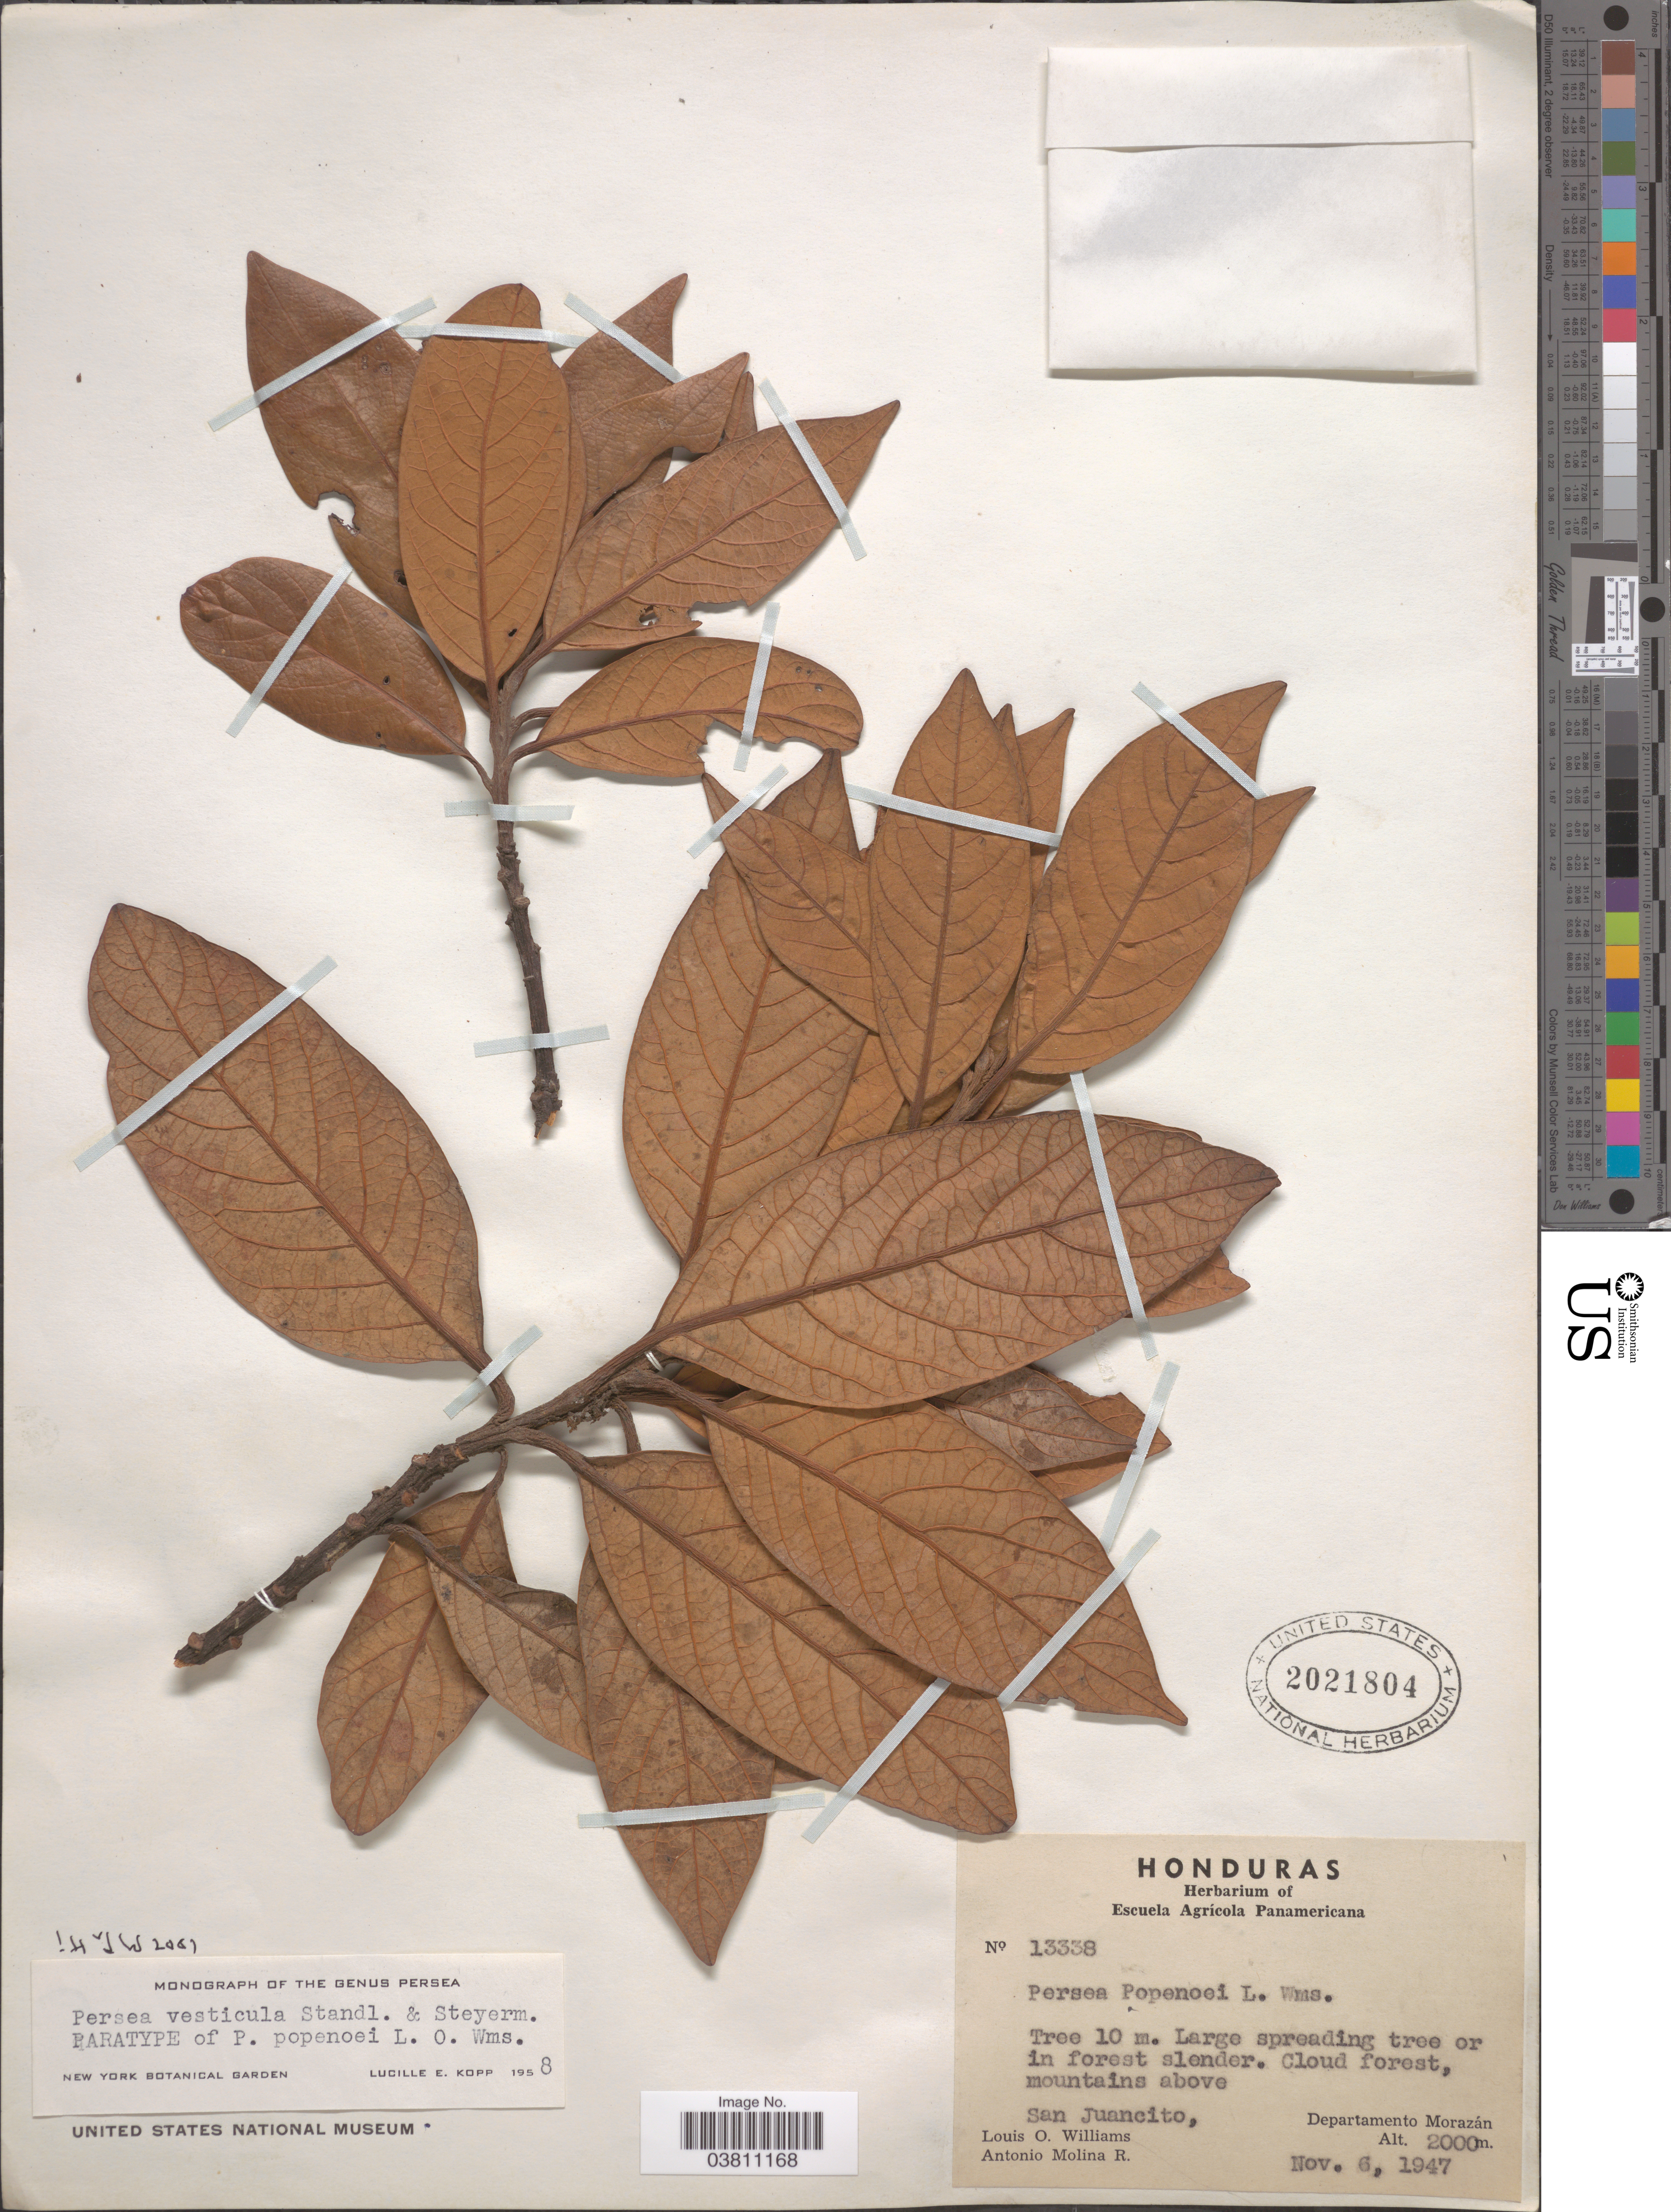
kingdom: Plantae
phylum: Tracheophyta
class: Magnoliopsida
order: Laurales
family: Lauraceae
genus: Persea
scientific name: Persea vesticula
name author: Standl. & Steyerm.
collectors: L. O. Williams & A. Molina R.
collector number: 13338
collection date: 1947-11-06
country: Honduras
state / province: Fco. Morazán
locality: Mountains above San Juancito, Departamento Morazán.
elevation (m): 2000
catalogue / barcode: US 2021804